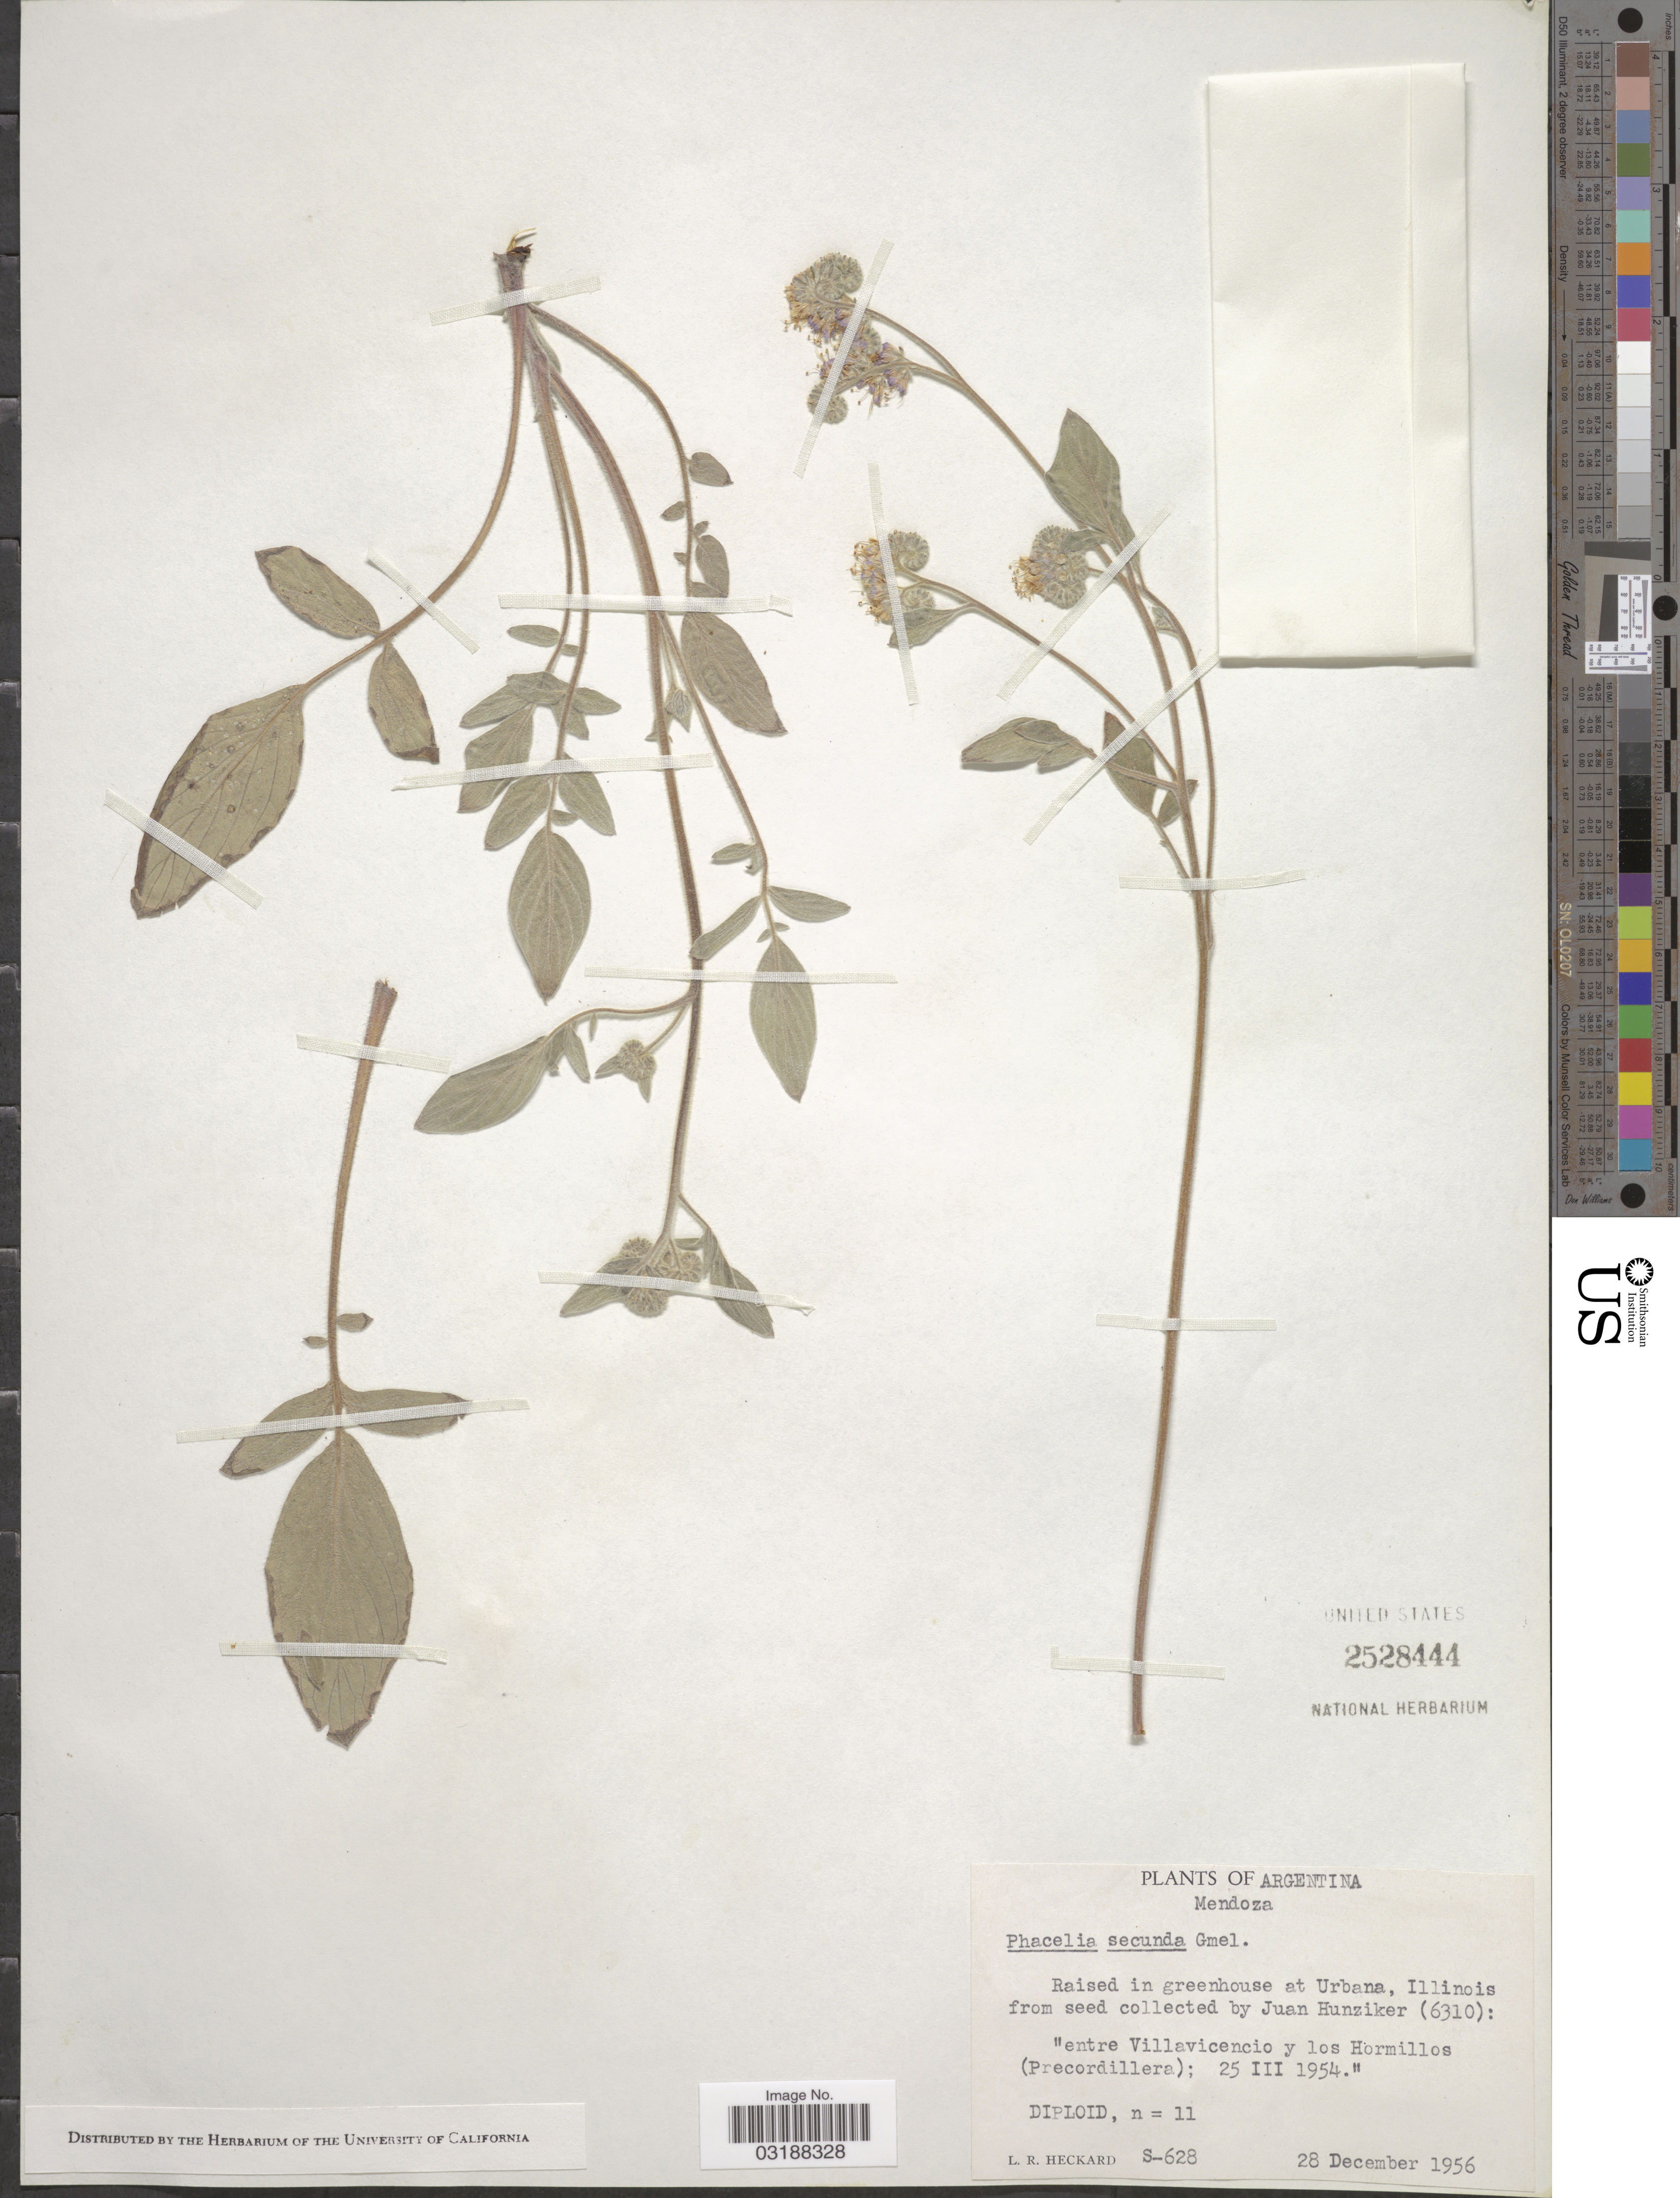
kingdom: Plantae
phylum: Tracheophyta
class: Magnoliopsida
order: Boraginales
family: Hydrophyllaceae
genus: Phacelia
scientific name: Phacelia secunda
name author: J.F. Gmel.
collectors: L. R. Heckard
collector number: S-628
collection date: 1956-12-28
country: Argentina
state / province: Mendoza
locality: entre Villavicencio y los Hormillos (Precordillera); 25 III 1954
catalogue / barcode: US 2528444